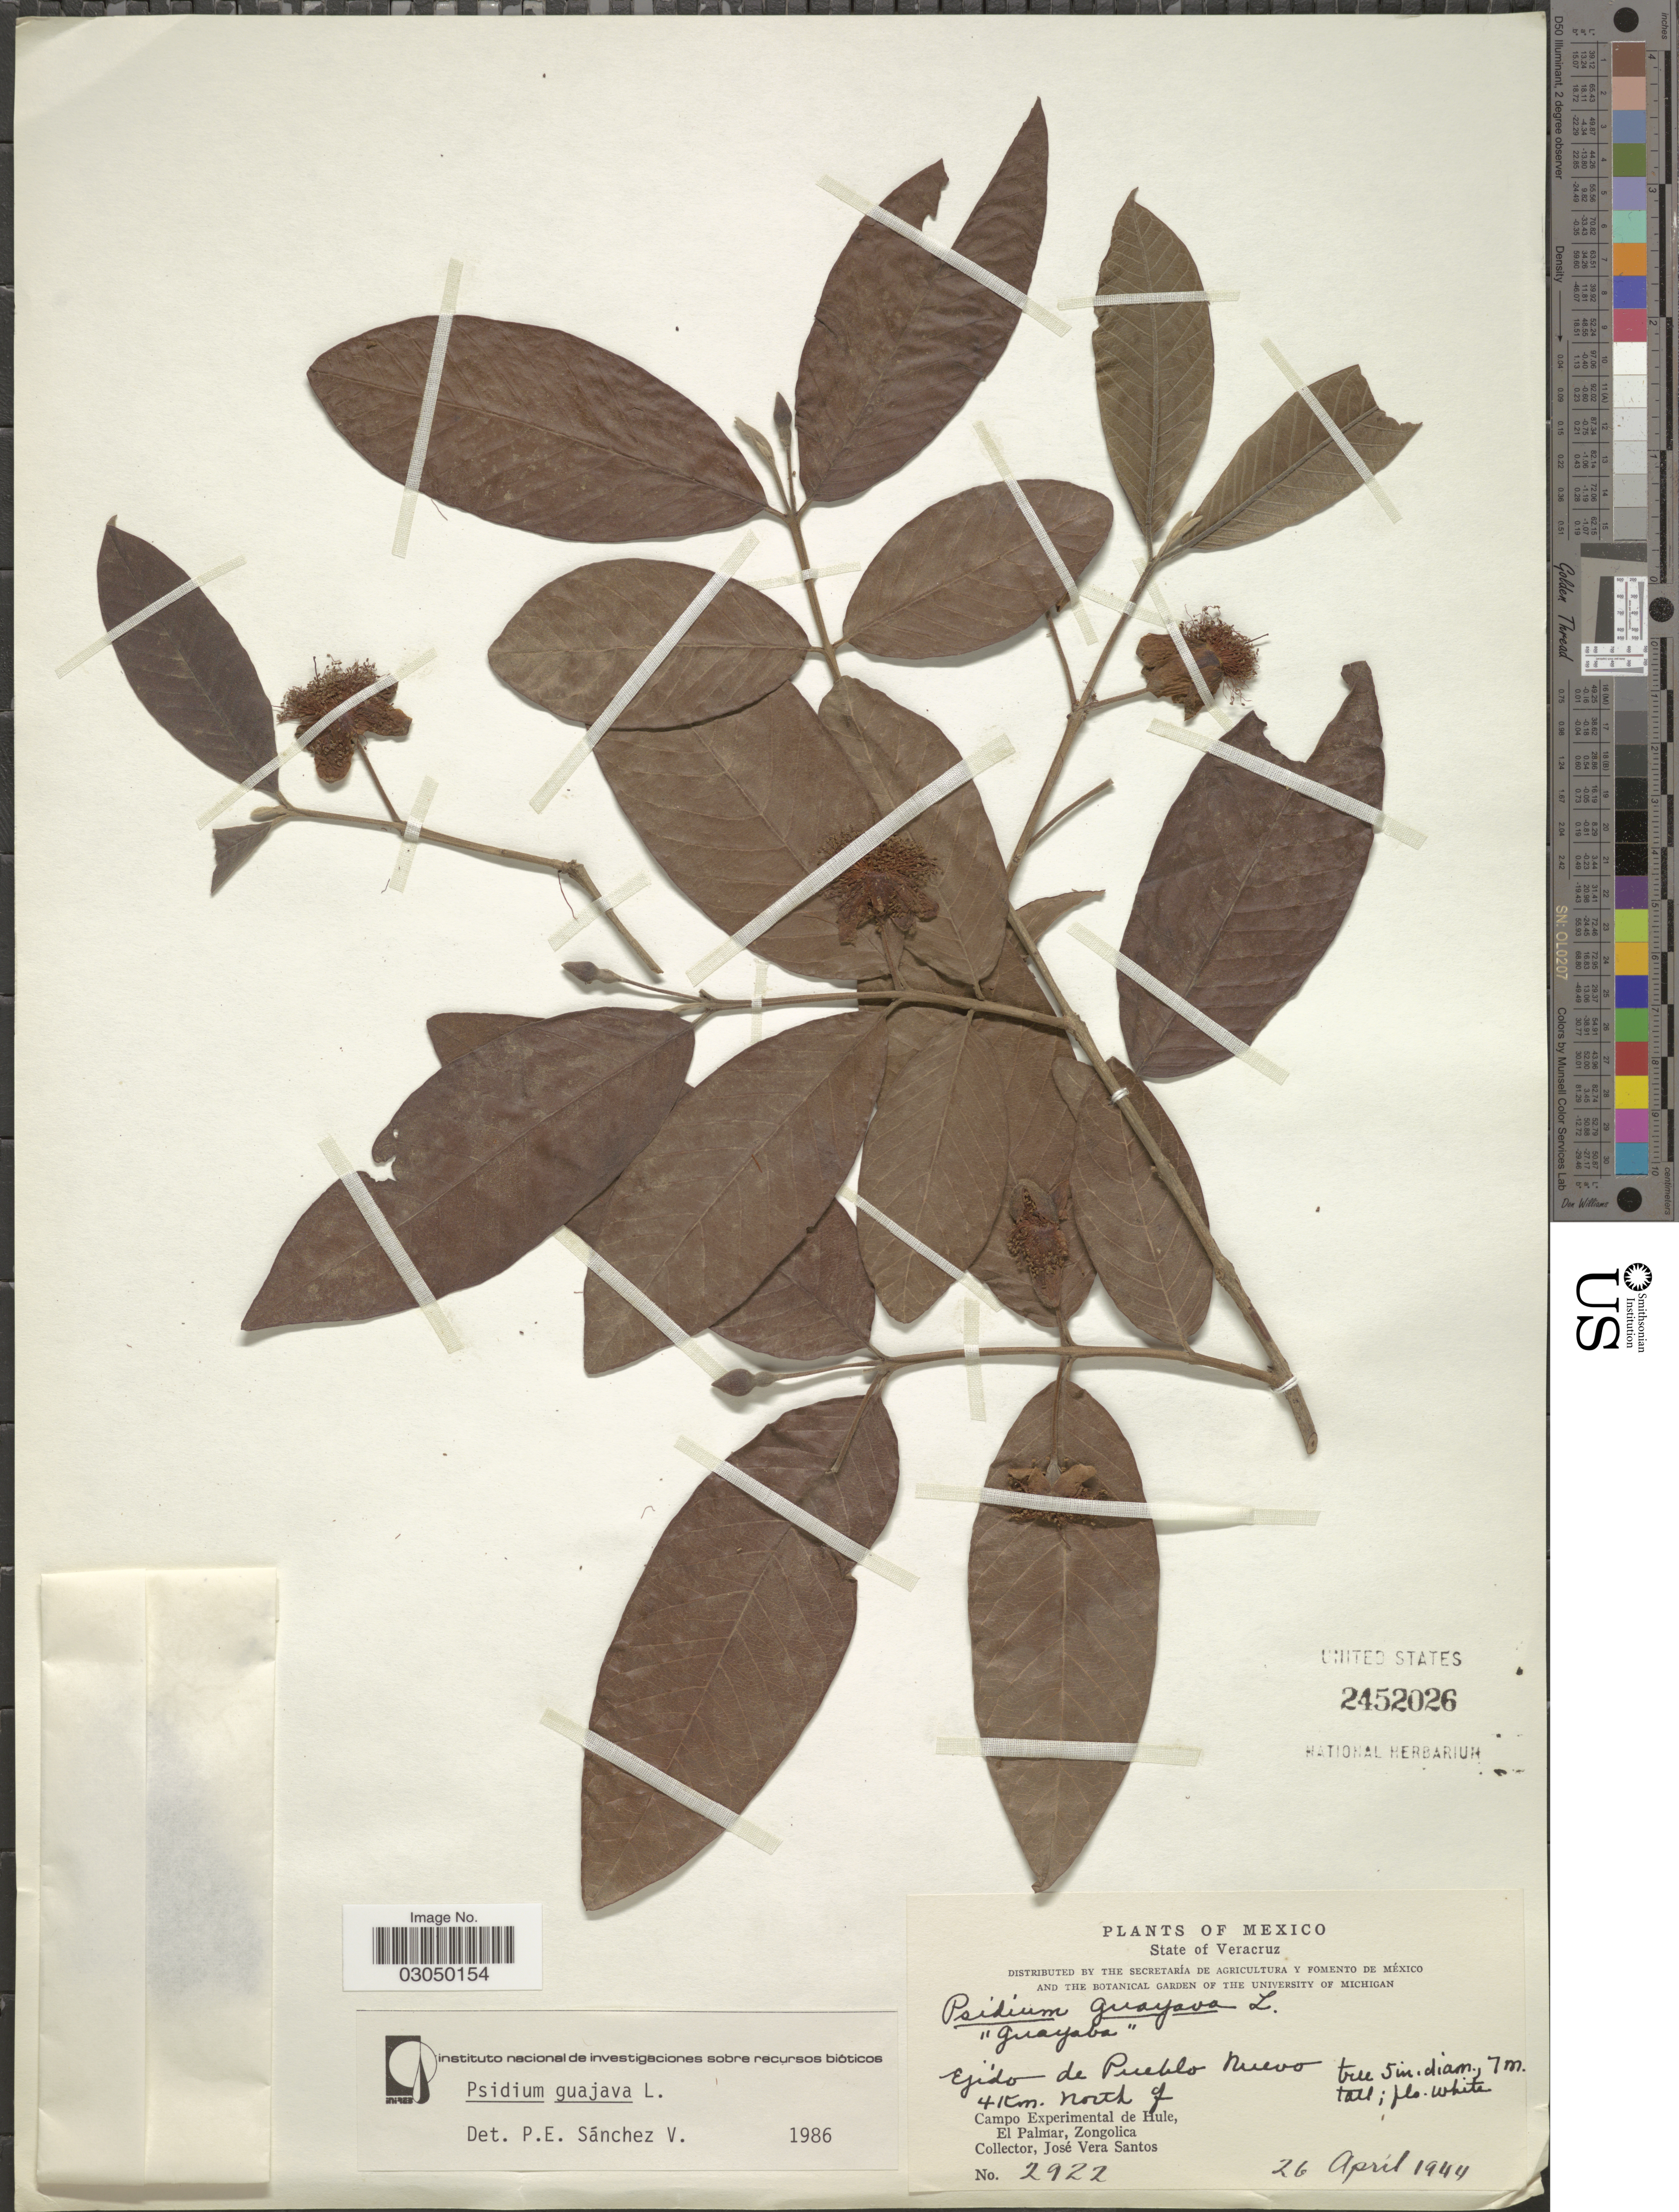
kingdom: Plantae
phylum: Tracheophyta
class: Magnoliopsida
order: Myrtales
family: Myrtaceae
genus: Psidium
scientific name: Psidium guajava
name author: L.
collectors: J. V. Santos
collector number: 2922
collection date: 1944-04-26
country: Mexico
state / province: Veracruz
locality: State of Veracruz. Ejido de Pueblo Nuevo 4 Km. north of Campo Experimental de Hule, El Palmar, Zongolica.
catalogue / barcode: US 2452026